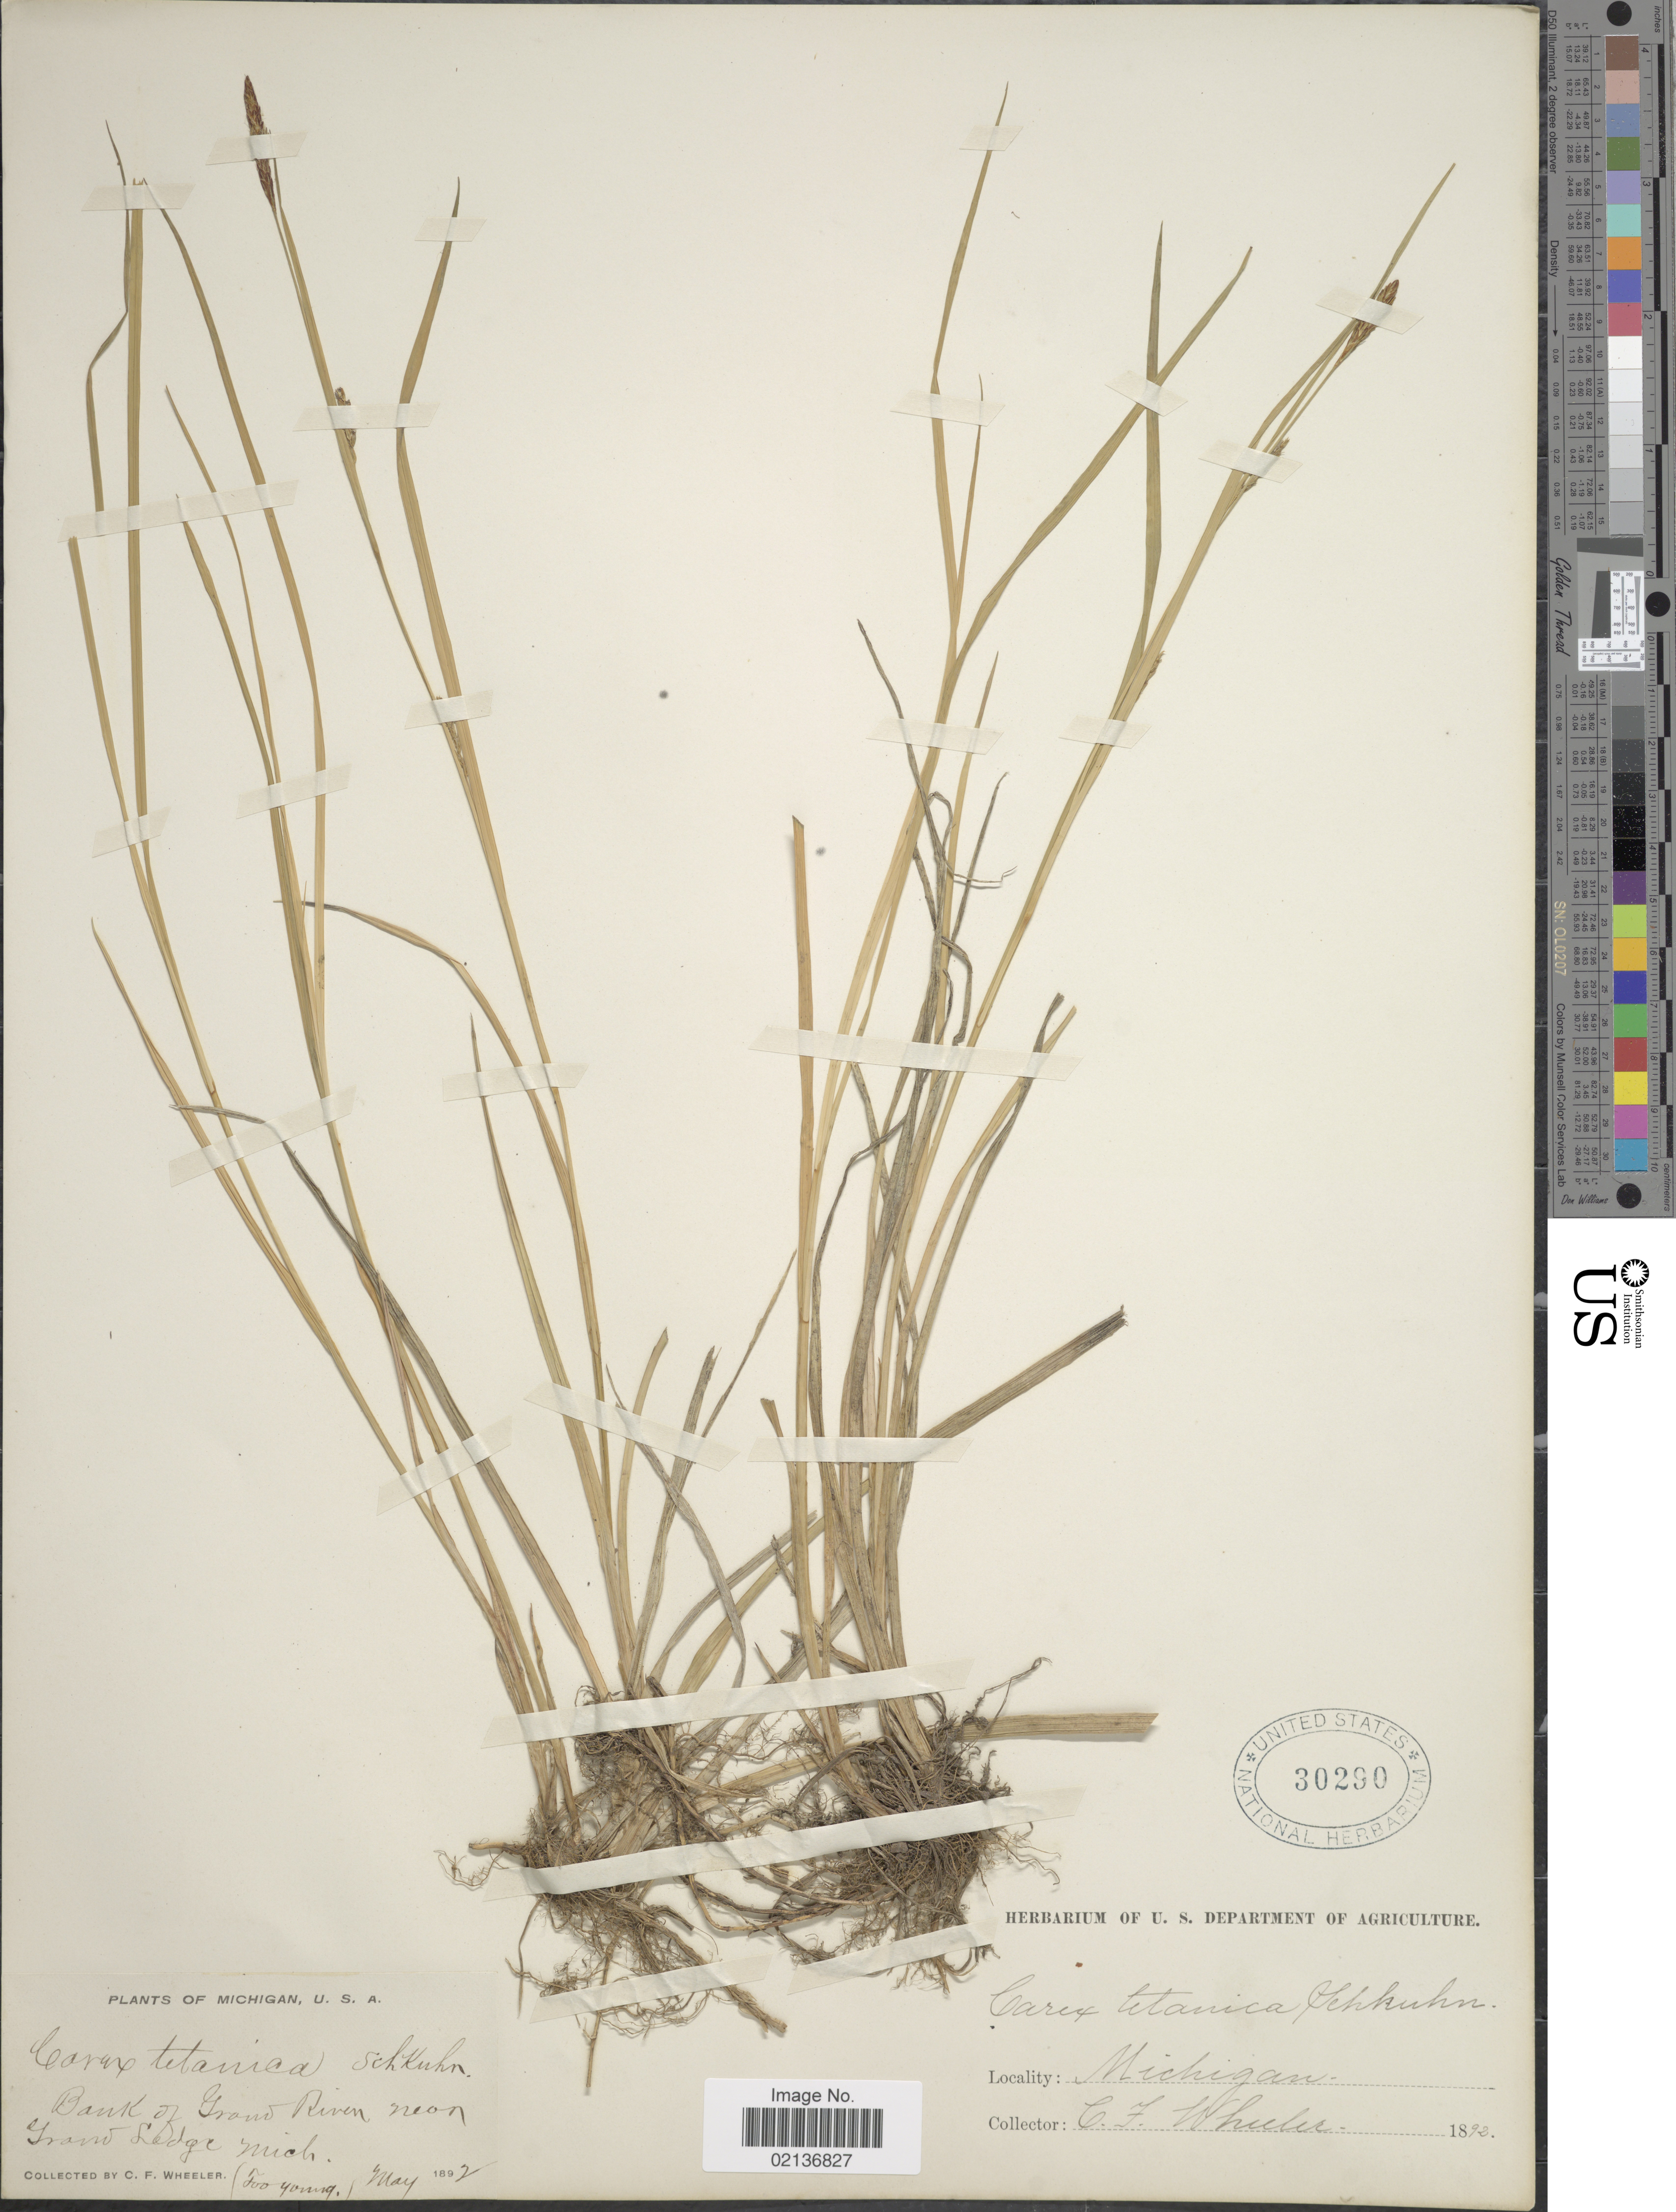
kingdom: Plantae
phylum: Tracheophyta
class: Liliopsida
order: Poales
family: Cyperaceae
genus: Carex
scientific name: Carex tetanica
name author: Schkuhr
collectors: C. Wheeler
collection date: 1892-05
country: United States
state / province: Michigan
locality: Bank of Grand River near Grand Ledge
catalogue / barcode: US 30290